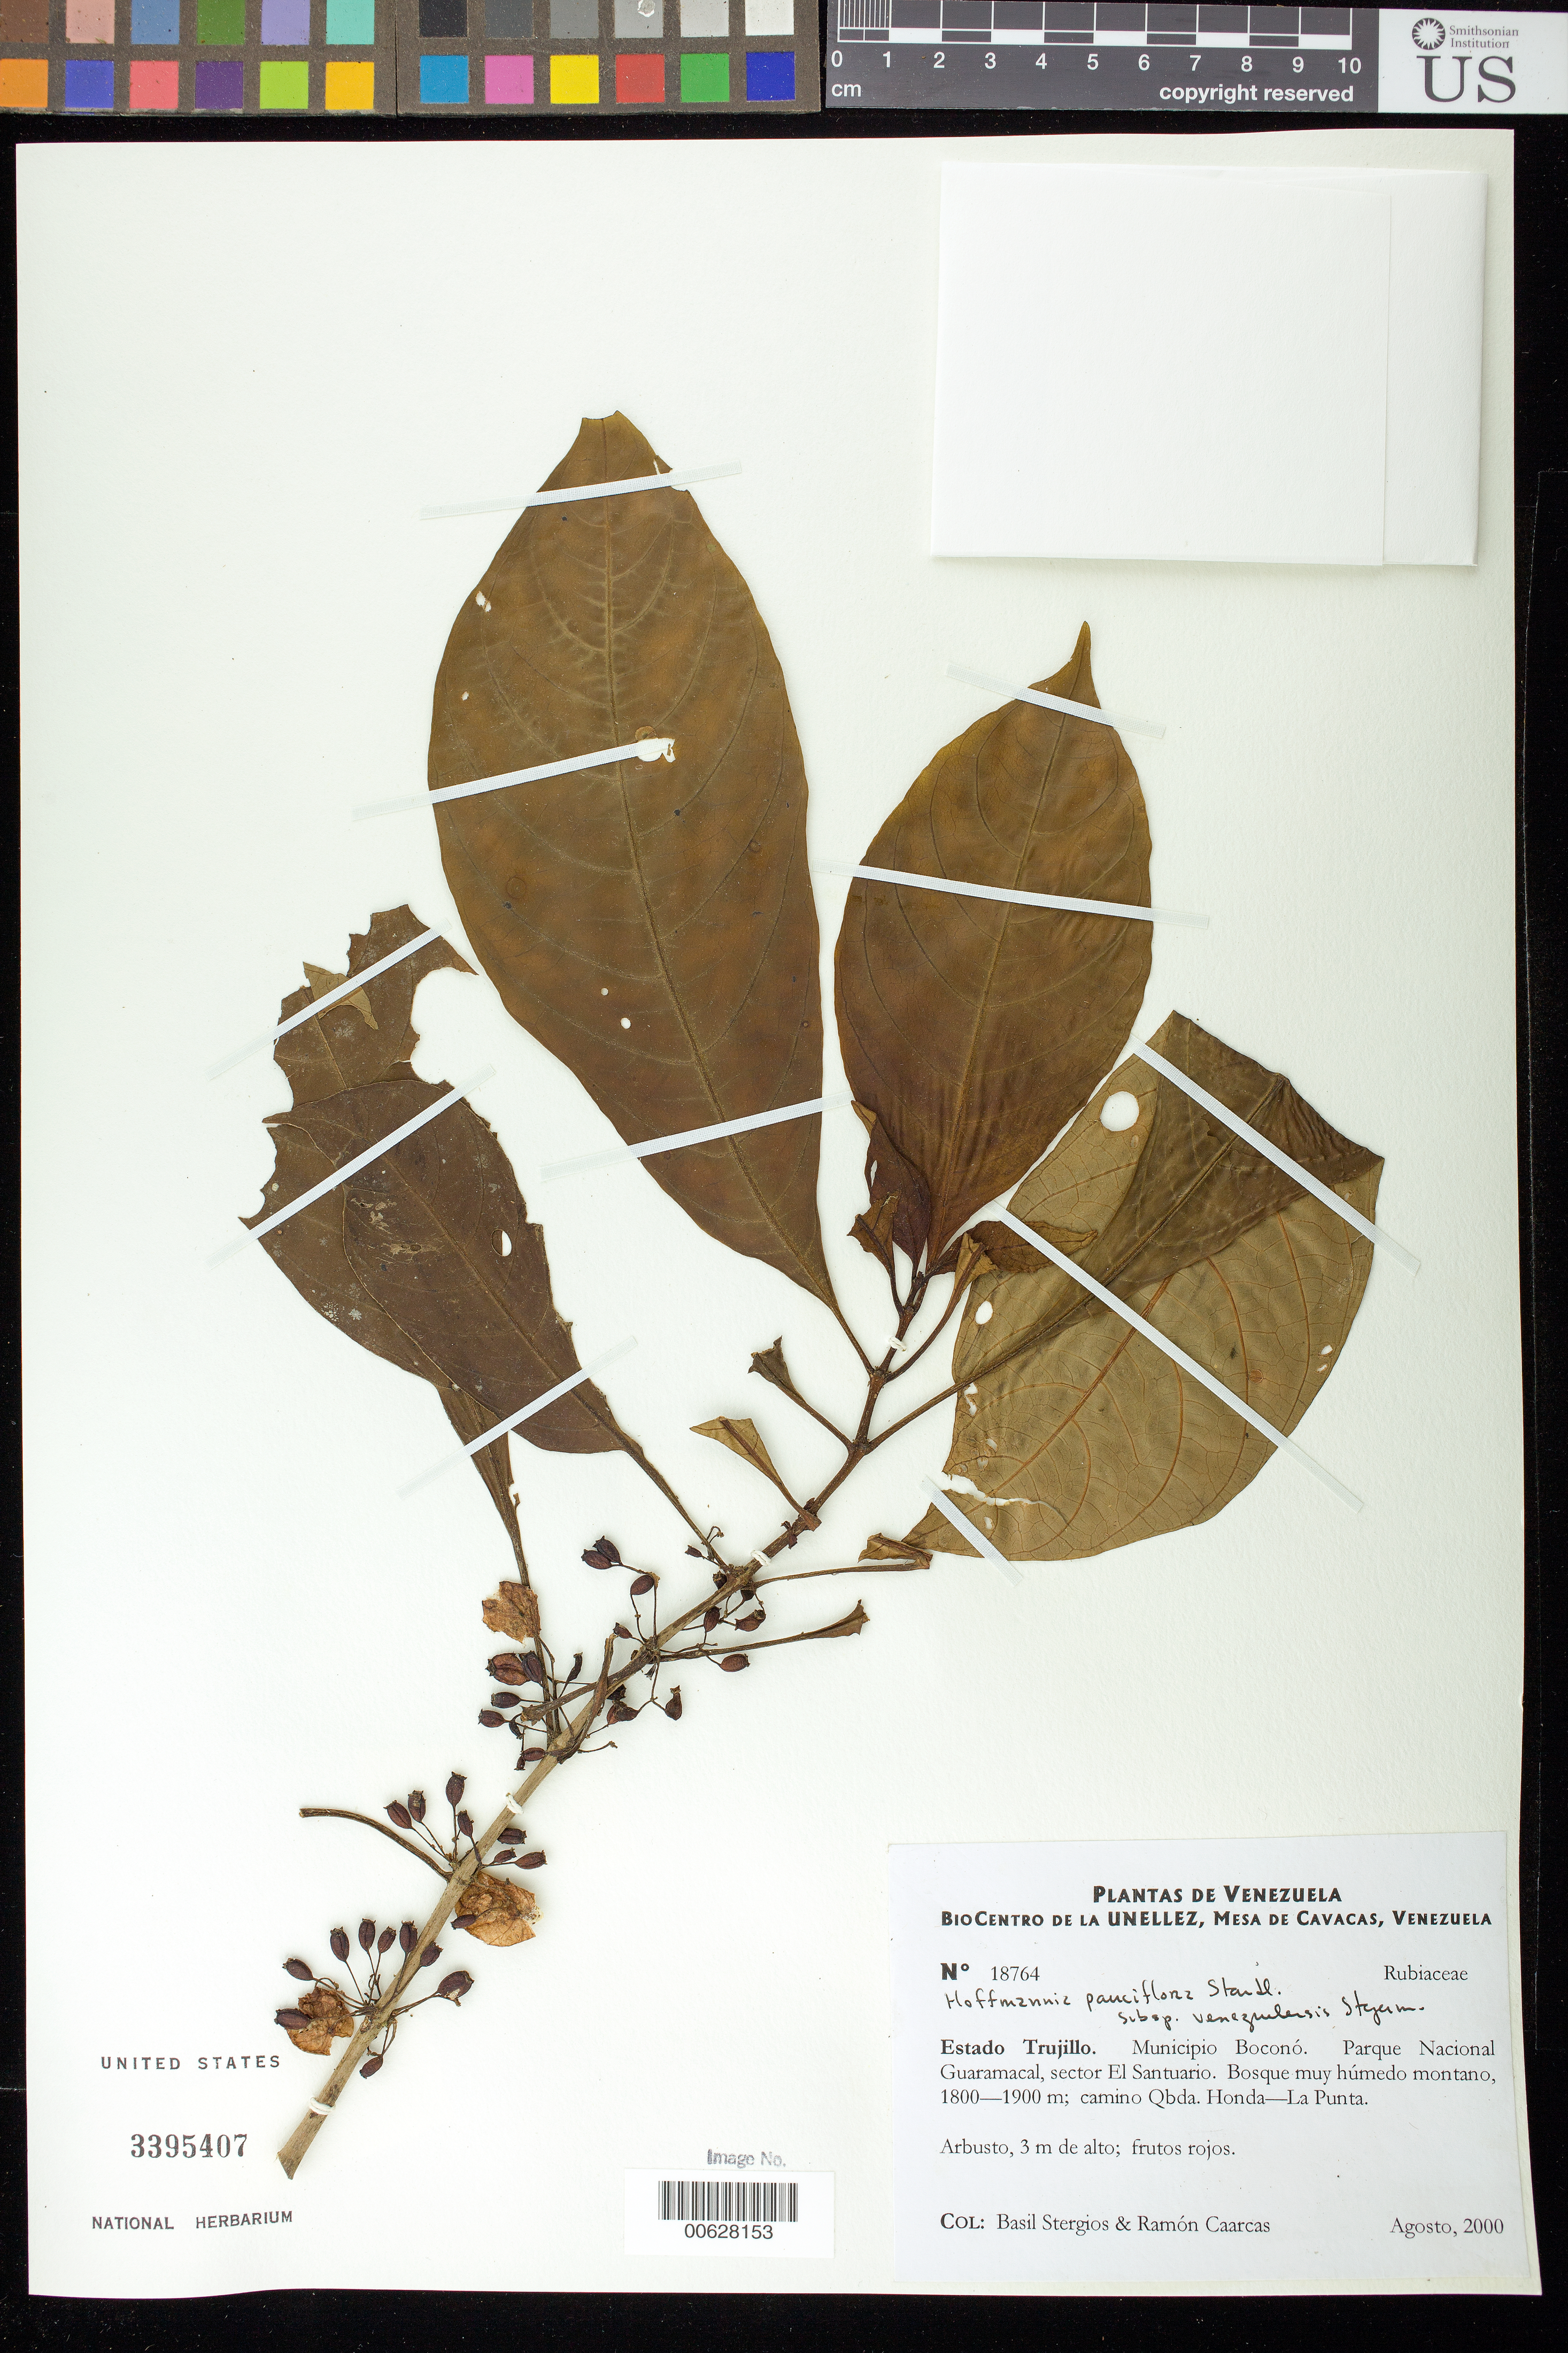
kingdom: Plantae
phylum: Tracheophyta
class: Magnoliopsida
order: Gentianales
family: Rubiaceae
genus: Hoffmannia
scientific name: Hoffmannia pauciflora subsp. venezuelensis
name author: Standl.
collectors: B. G. Stergios & R. Caracas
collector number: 18764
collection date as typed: Aug 2000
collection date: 2000-08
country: Venezuela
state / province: Trujillo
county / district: Boconó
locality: Parque Nacional Guaramacal, El Santuarío, Quebrada Honda-La Punta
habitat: Bosque muy húmedo montano.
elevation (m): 1800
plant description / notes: MO, PORT, US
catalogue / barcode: US 3395407